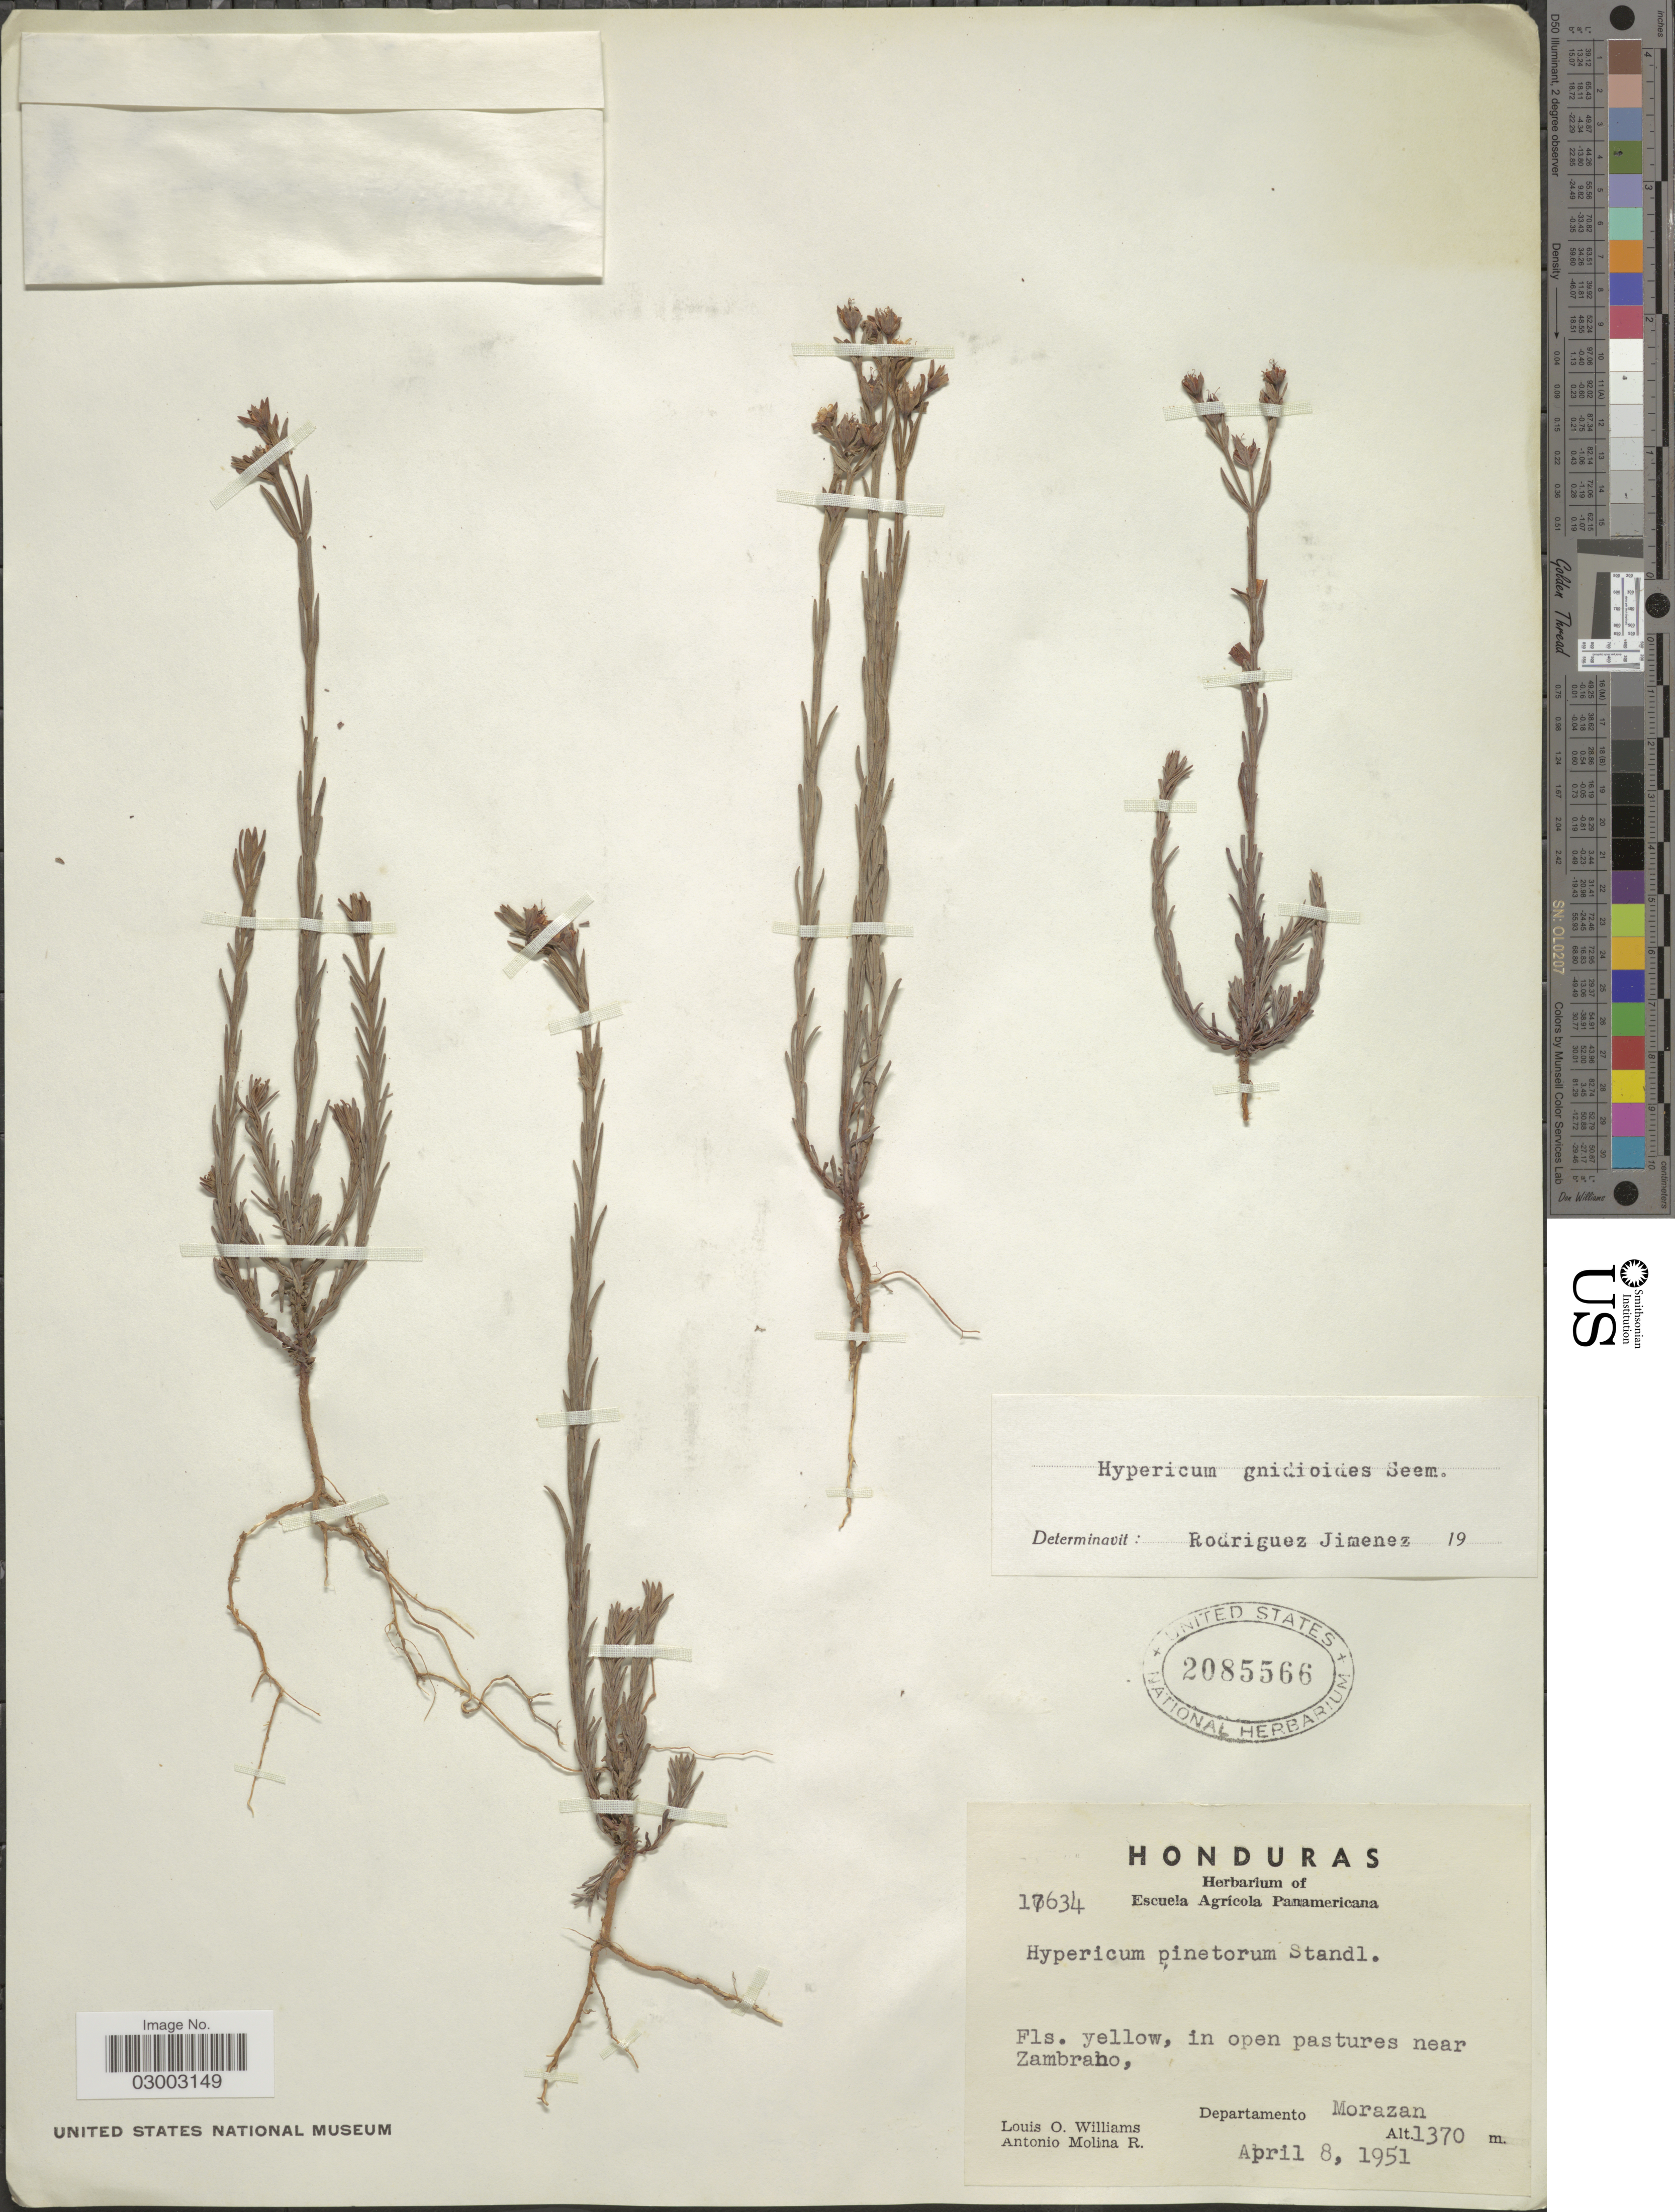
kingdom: Plantae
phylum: Tracheophyta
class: Magnoliopsida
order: Malpighiales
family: Hypericaceae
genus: Hypericum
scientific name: Hypericum gnidioides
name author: Seem.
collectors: L. O. Williams & A. Molina R.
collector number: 17634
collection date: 1951-04-08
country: Honduras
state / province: Fco. Morazán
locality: In open pastures near Zambrano, Departamento Morazan.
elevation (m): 1370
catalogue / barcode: US 2085566